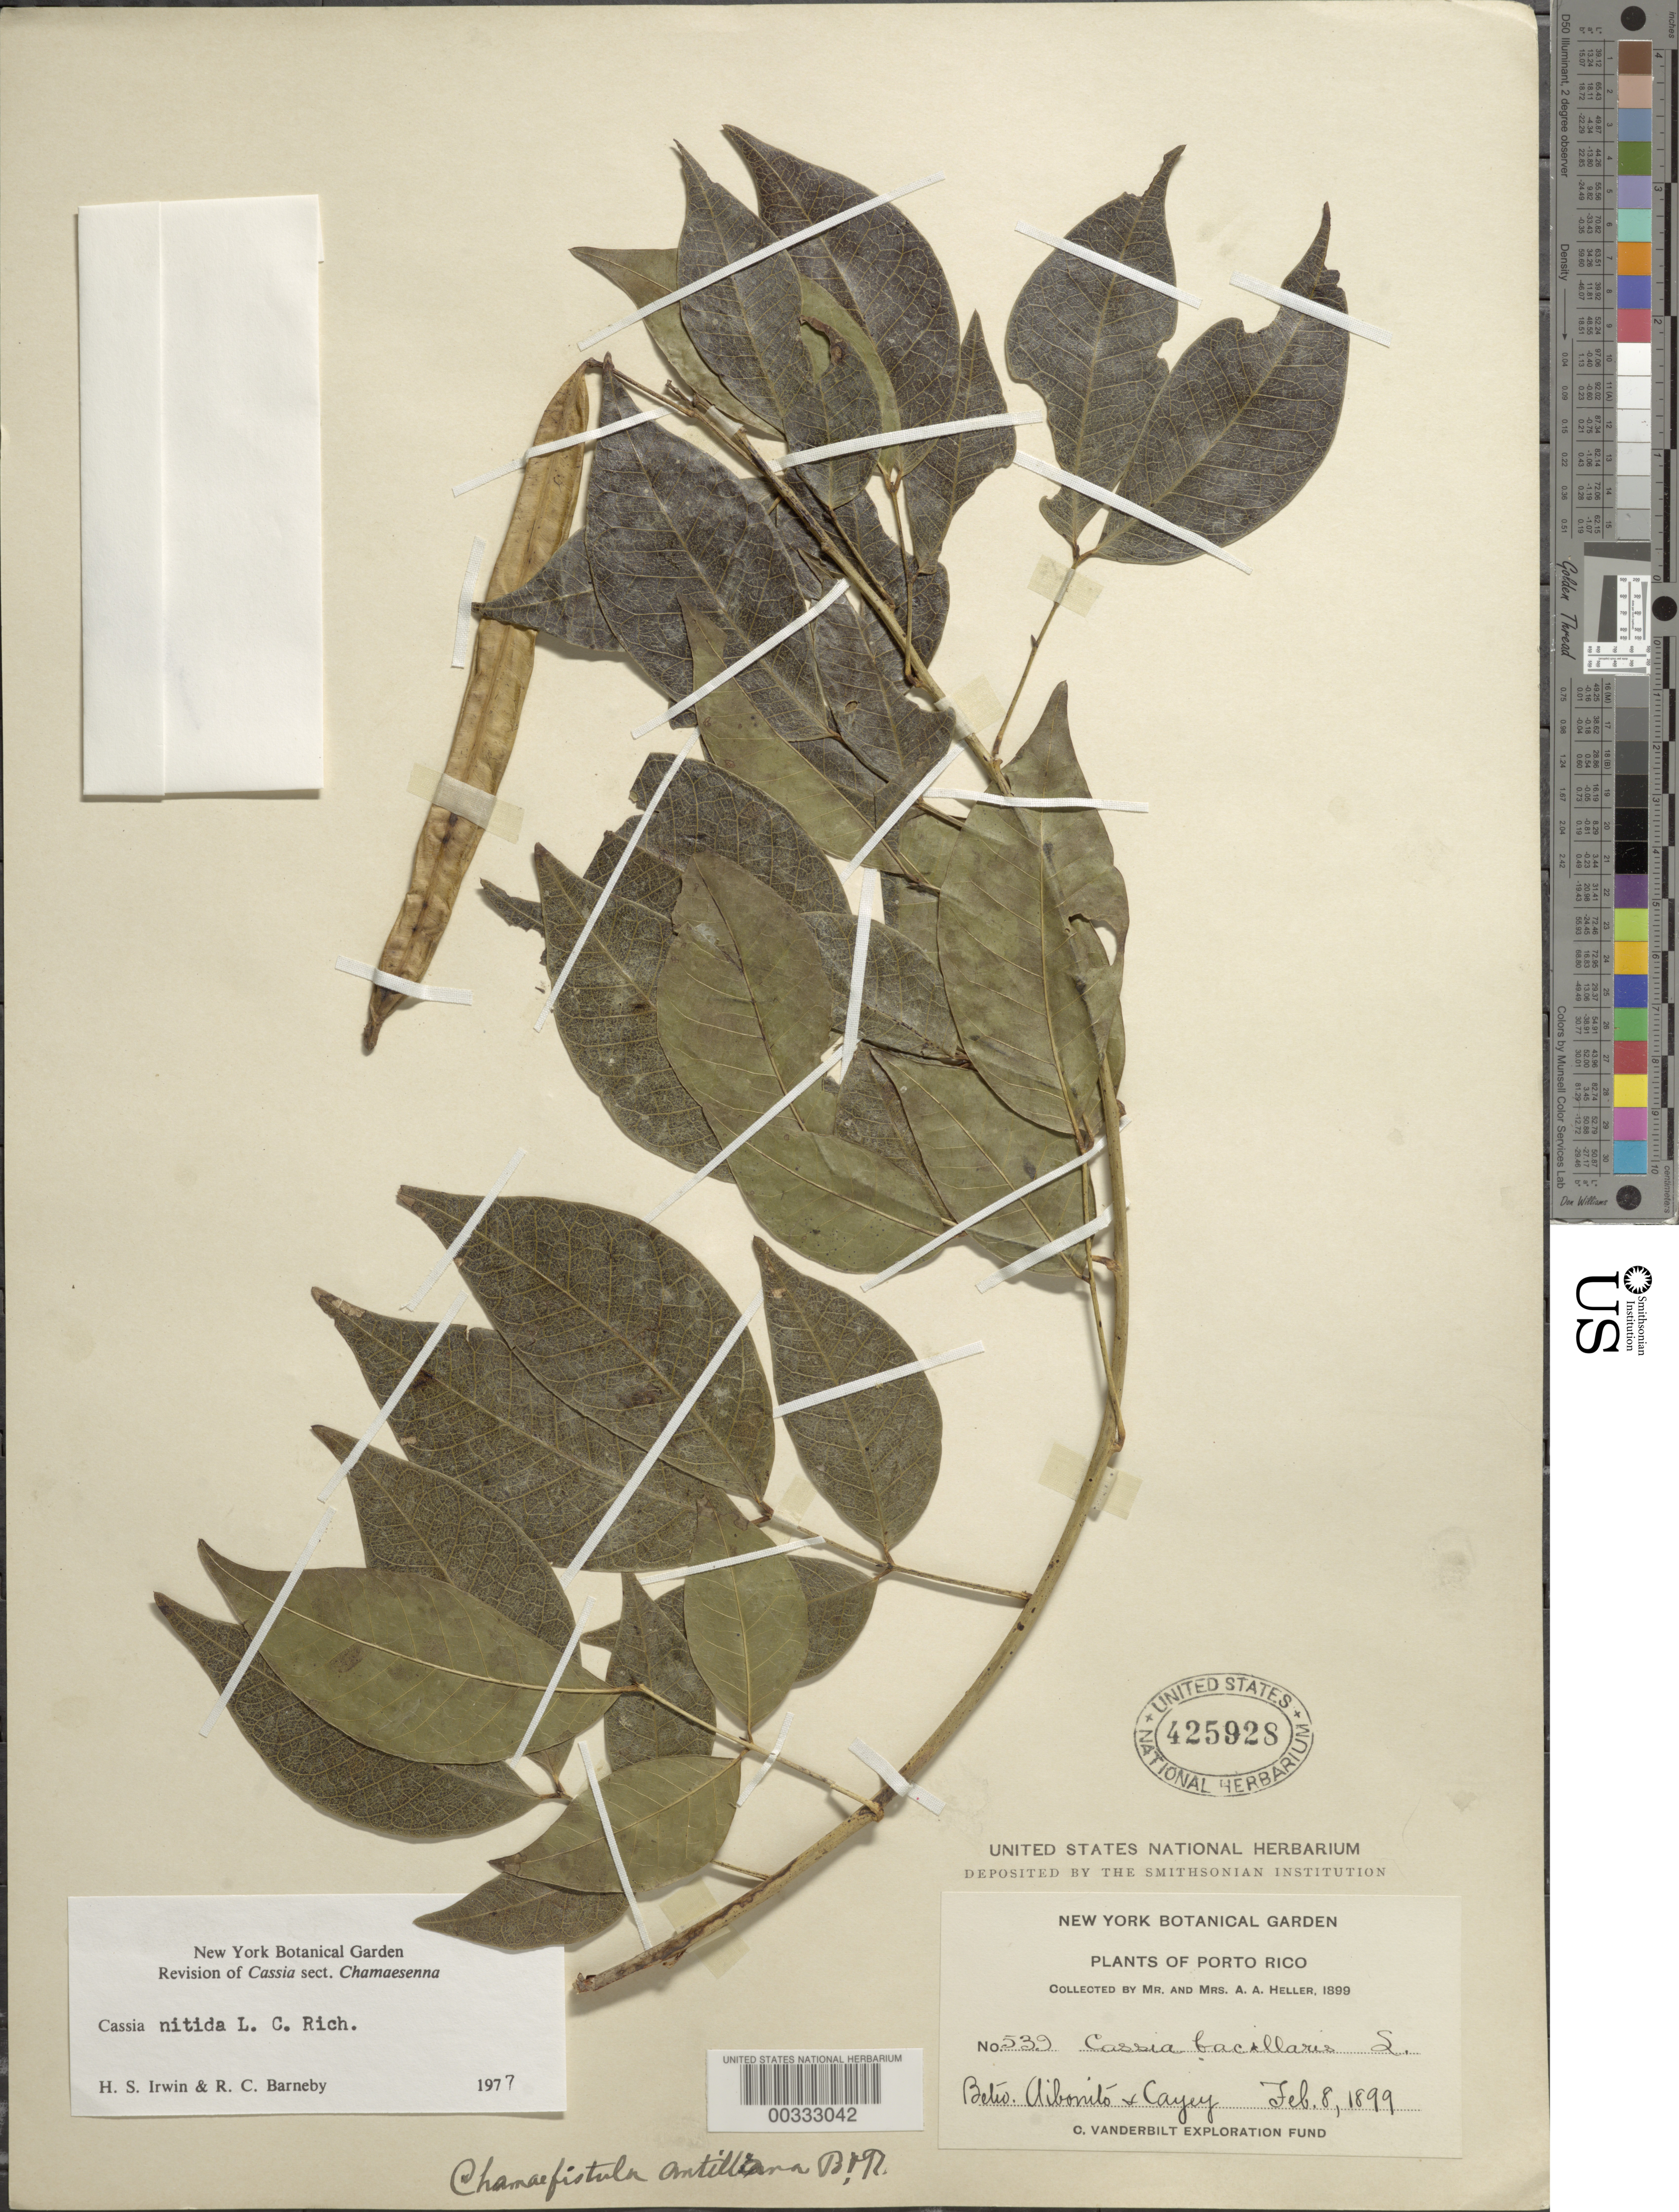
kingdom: Plantae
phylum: Tracheophyta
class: Magnoliopsida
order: Fabales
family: Fabaceae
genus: Senna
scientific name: Senna nitida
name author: (Rich.) H.S. Irwin & Barneby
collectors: A. A. Heller & E. G. Heller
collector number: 539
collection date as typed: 08 Feb 1899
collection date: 1899-02-08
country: Puerto Rico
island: Greater Antilles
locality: Between aibonito and cayey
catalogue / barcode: US 425928